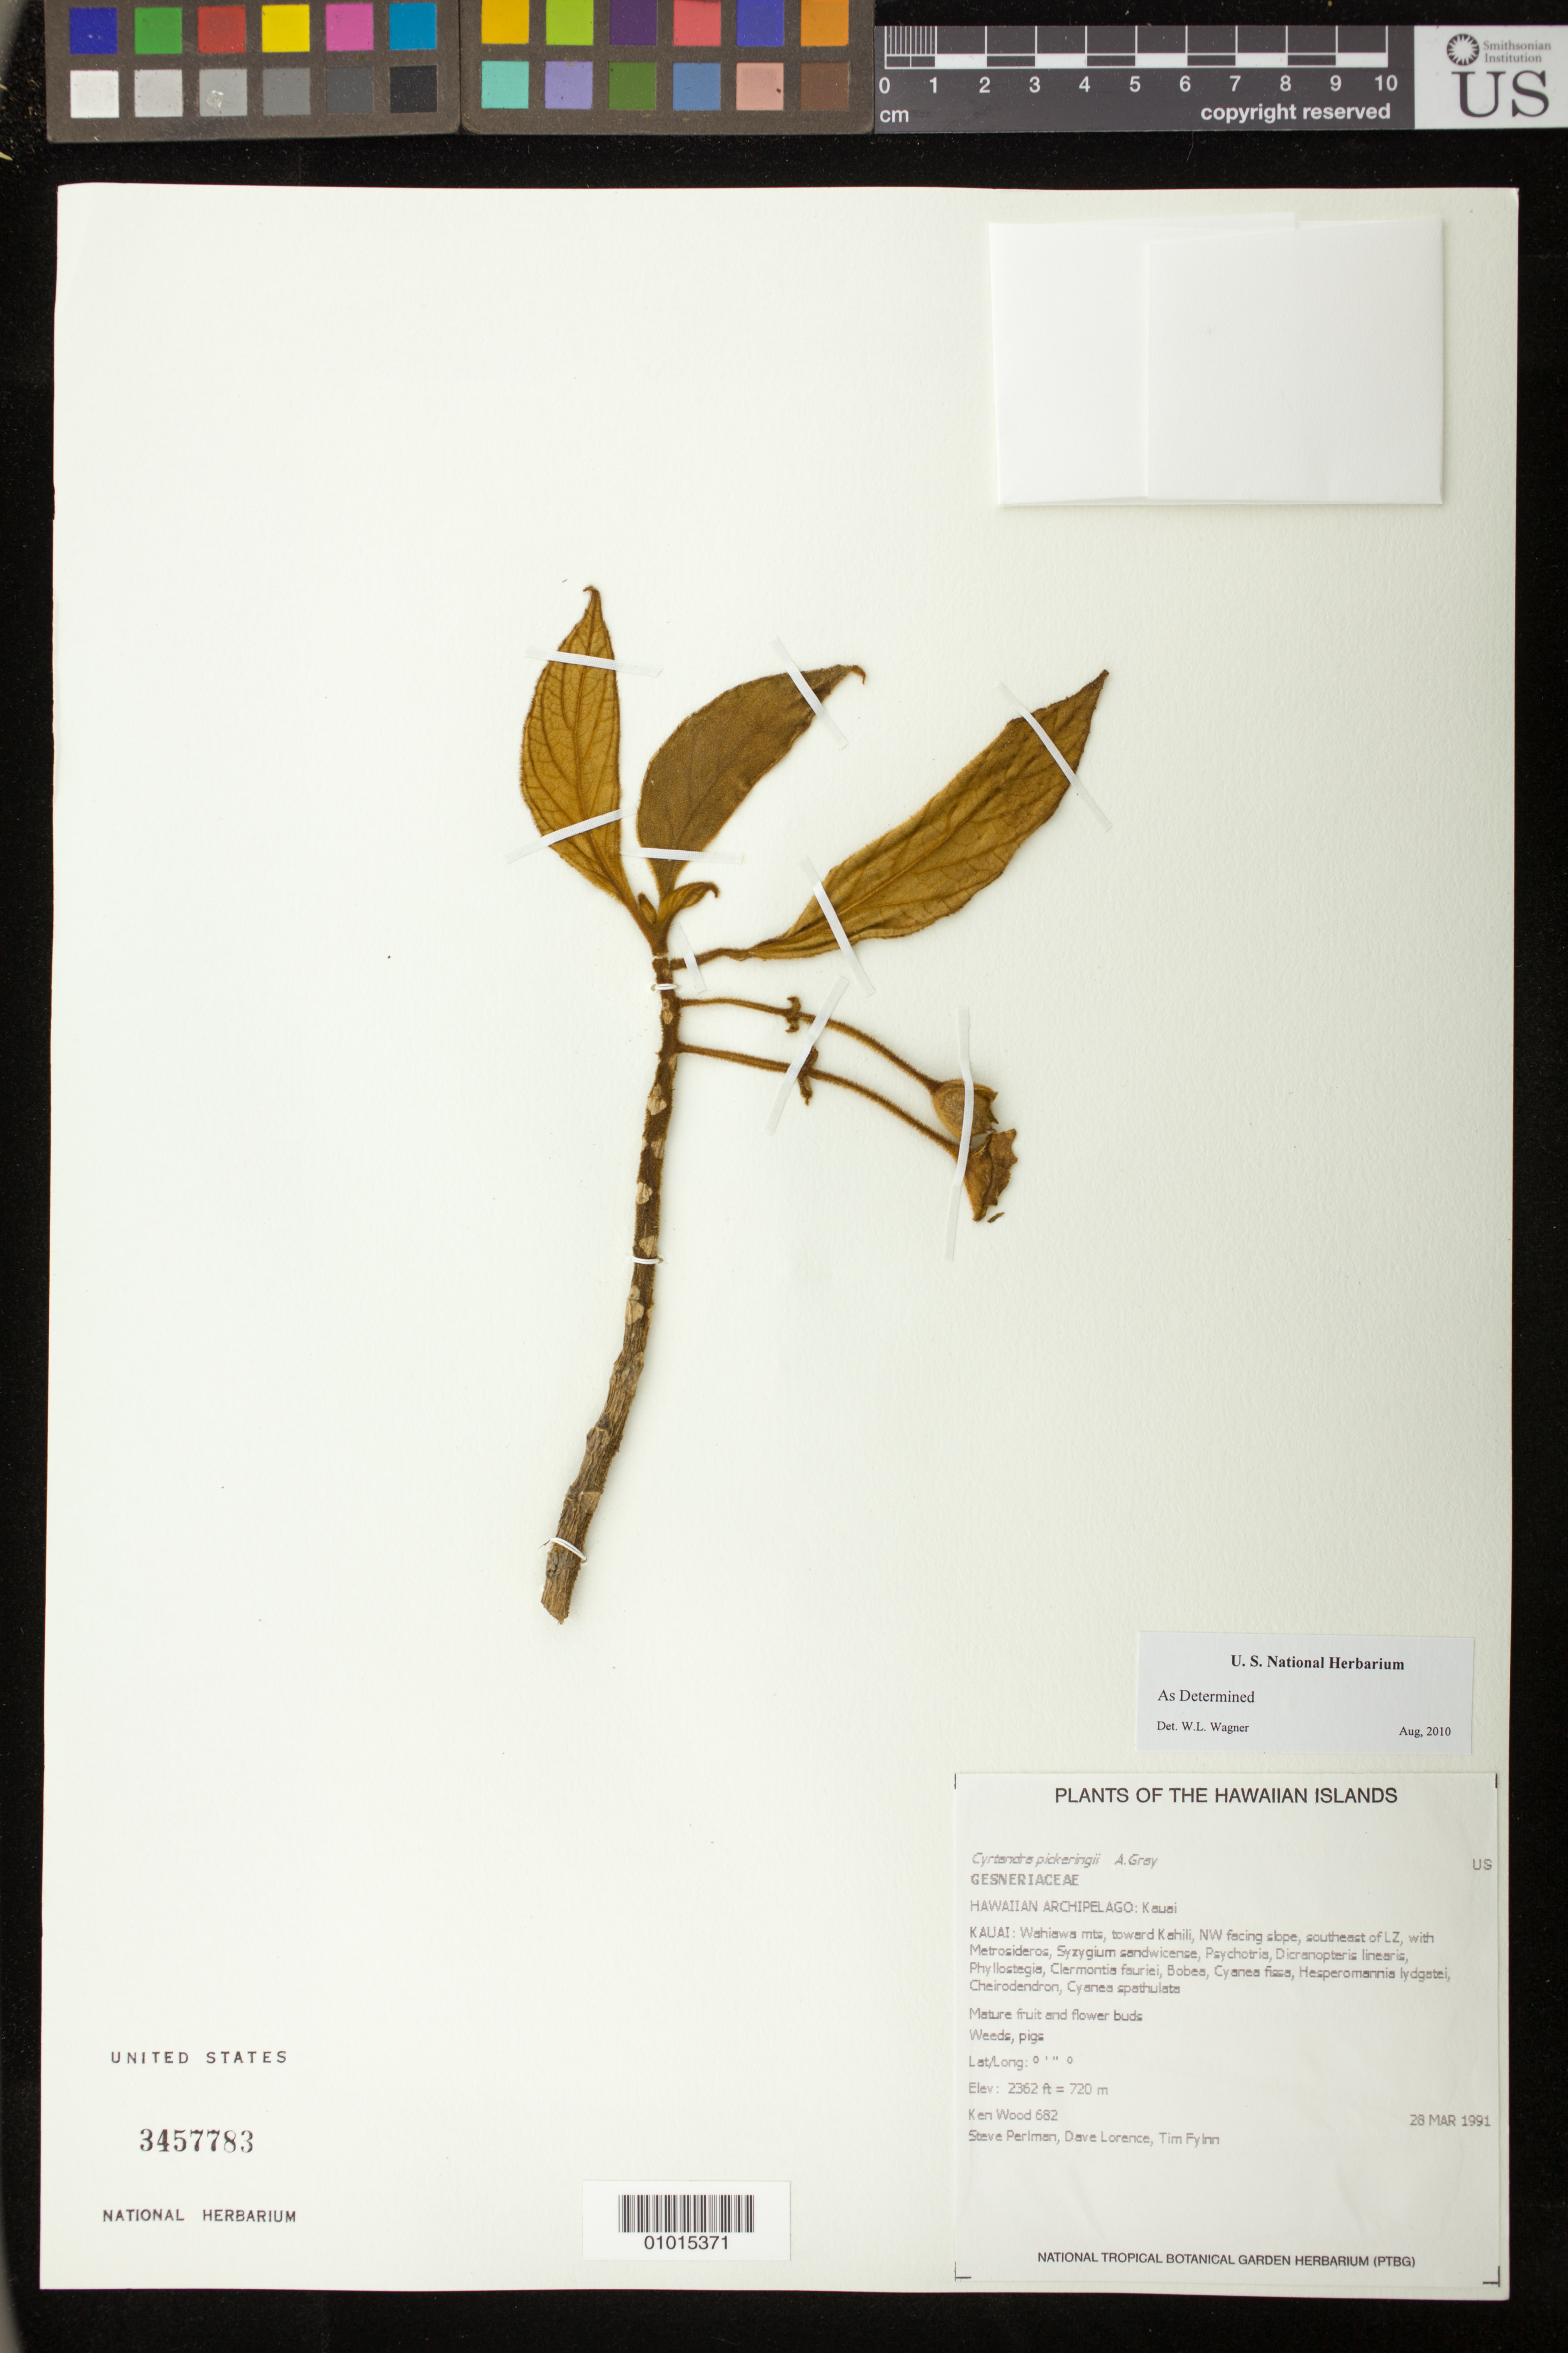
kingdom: Plantae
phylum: Tracheophyta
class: Magnoliopsida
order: Lamiales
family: Gesneriaceae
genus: Cyrtandra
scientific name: Cyrtandra pickeringii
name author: A. Gray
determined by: Wagner, W. L., (BOT), Smithsonian Institution - National Museum of Natural History (UNITED STATES)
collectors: K. R. Wood, S. P. Perlman, D. Lorence & T. W. Flynn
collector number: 682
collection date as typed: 28 Mar 1991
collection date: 1991-03-28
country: United States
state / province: Hawaii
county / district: Kauai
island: Kaua'i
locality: Washiawa Mts., toward Kahili, NW facing slope, SE of LZ.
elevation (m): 720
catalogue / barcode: US 3457783